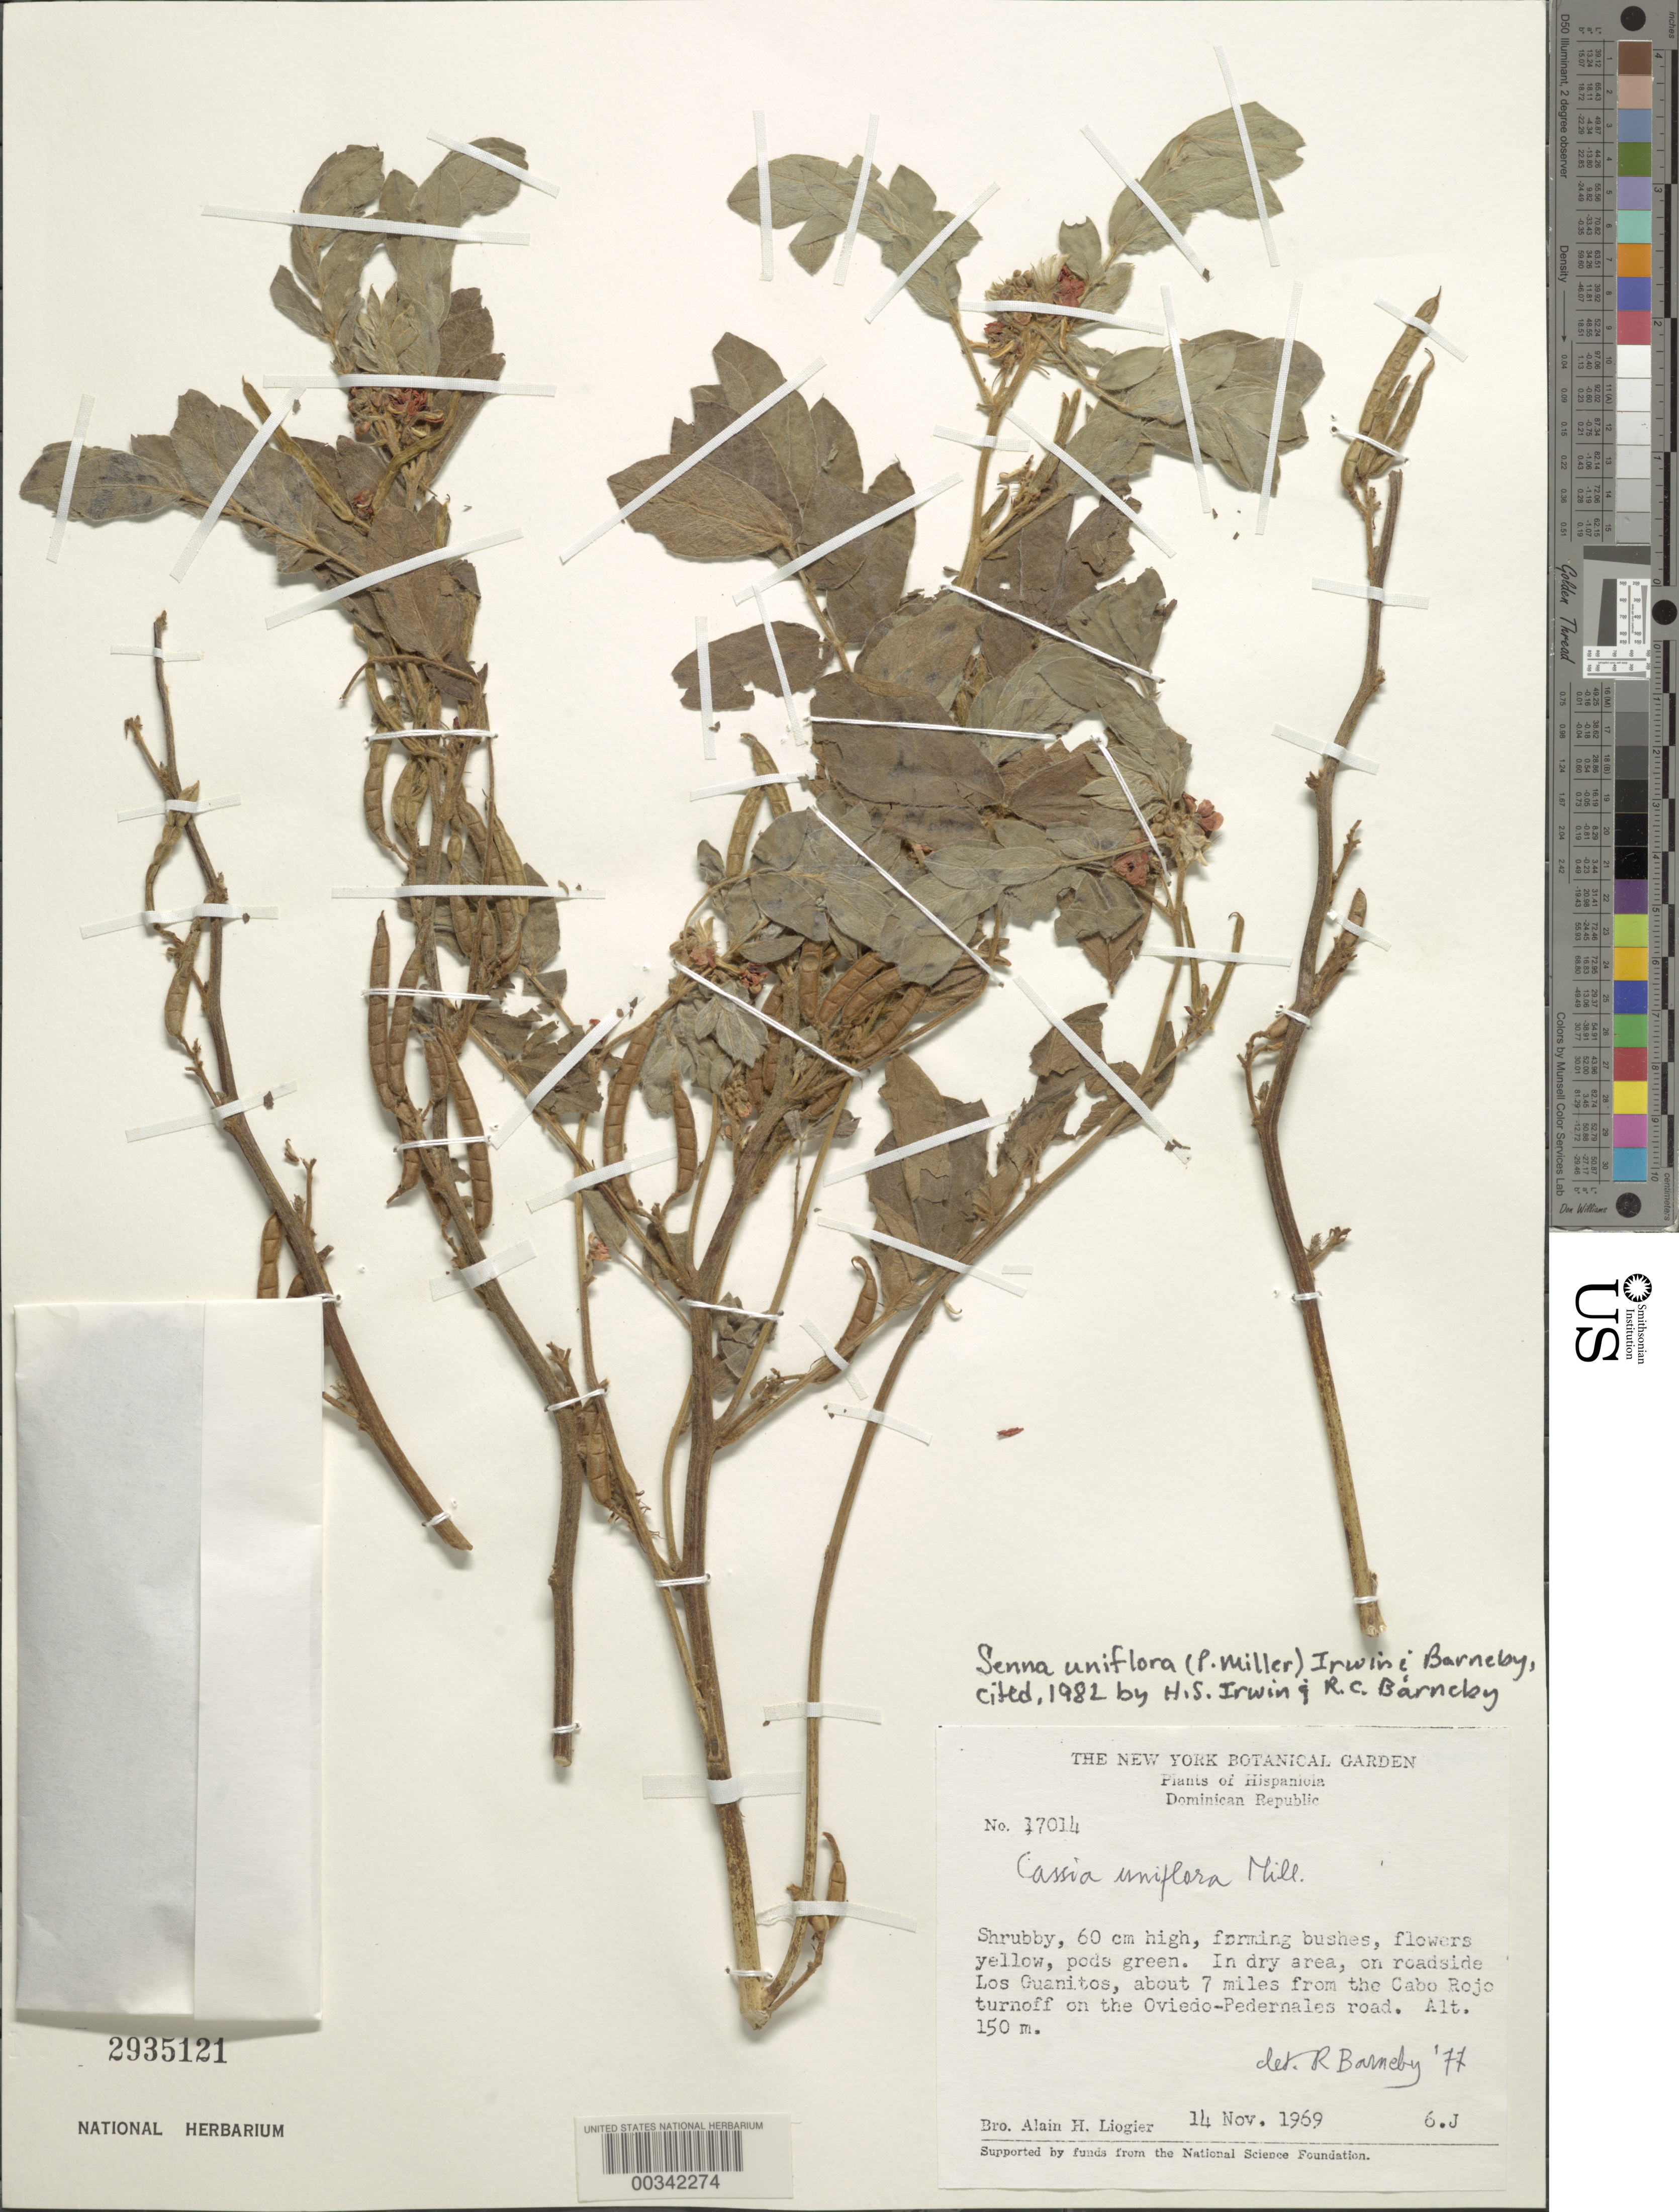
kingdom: Plantae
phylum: Tracheophyta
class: Magnoliopsida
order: Fabales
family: Fabaceae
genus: Senna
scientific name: Senna uniflora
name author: (Mill.) H.S. Irwin & Barneby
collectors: A. H. Liogier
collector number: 17014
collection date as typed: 14 Nov 1969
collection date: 1969-11-14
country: Dominican Republic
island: Hispaniola Island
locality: Los guanitos, about 7 mi from the cabo rojo turnoff on the oviedo-pedernales road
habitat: In dry area, on roadside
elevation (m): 150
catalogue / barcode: US 2935121